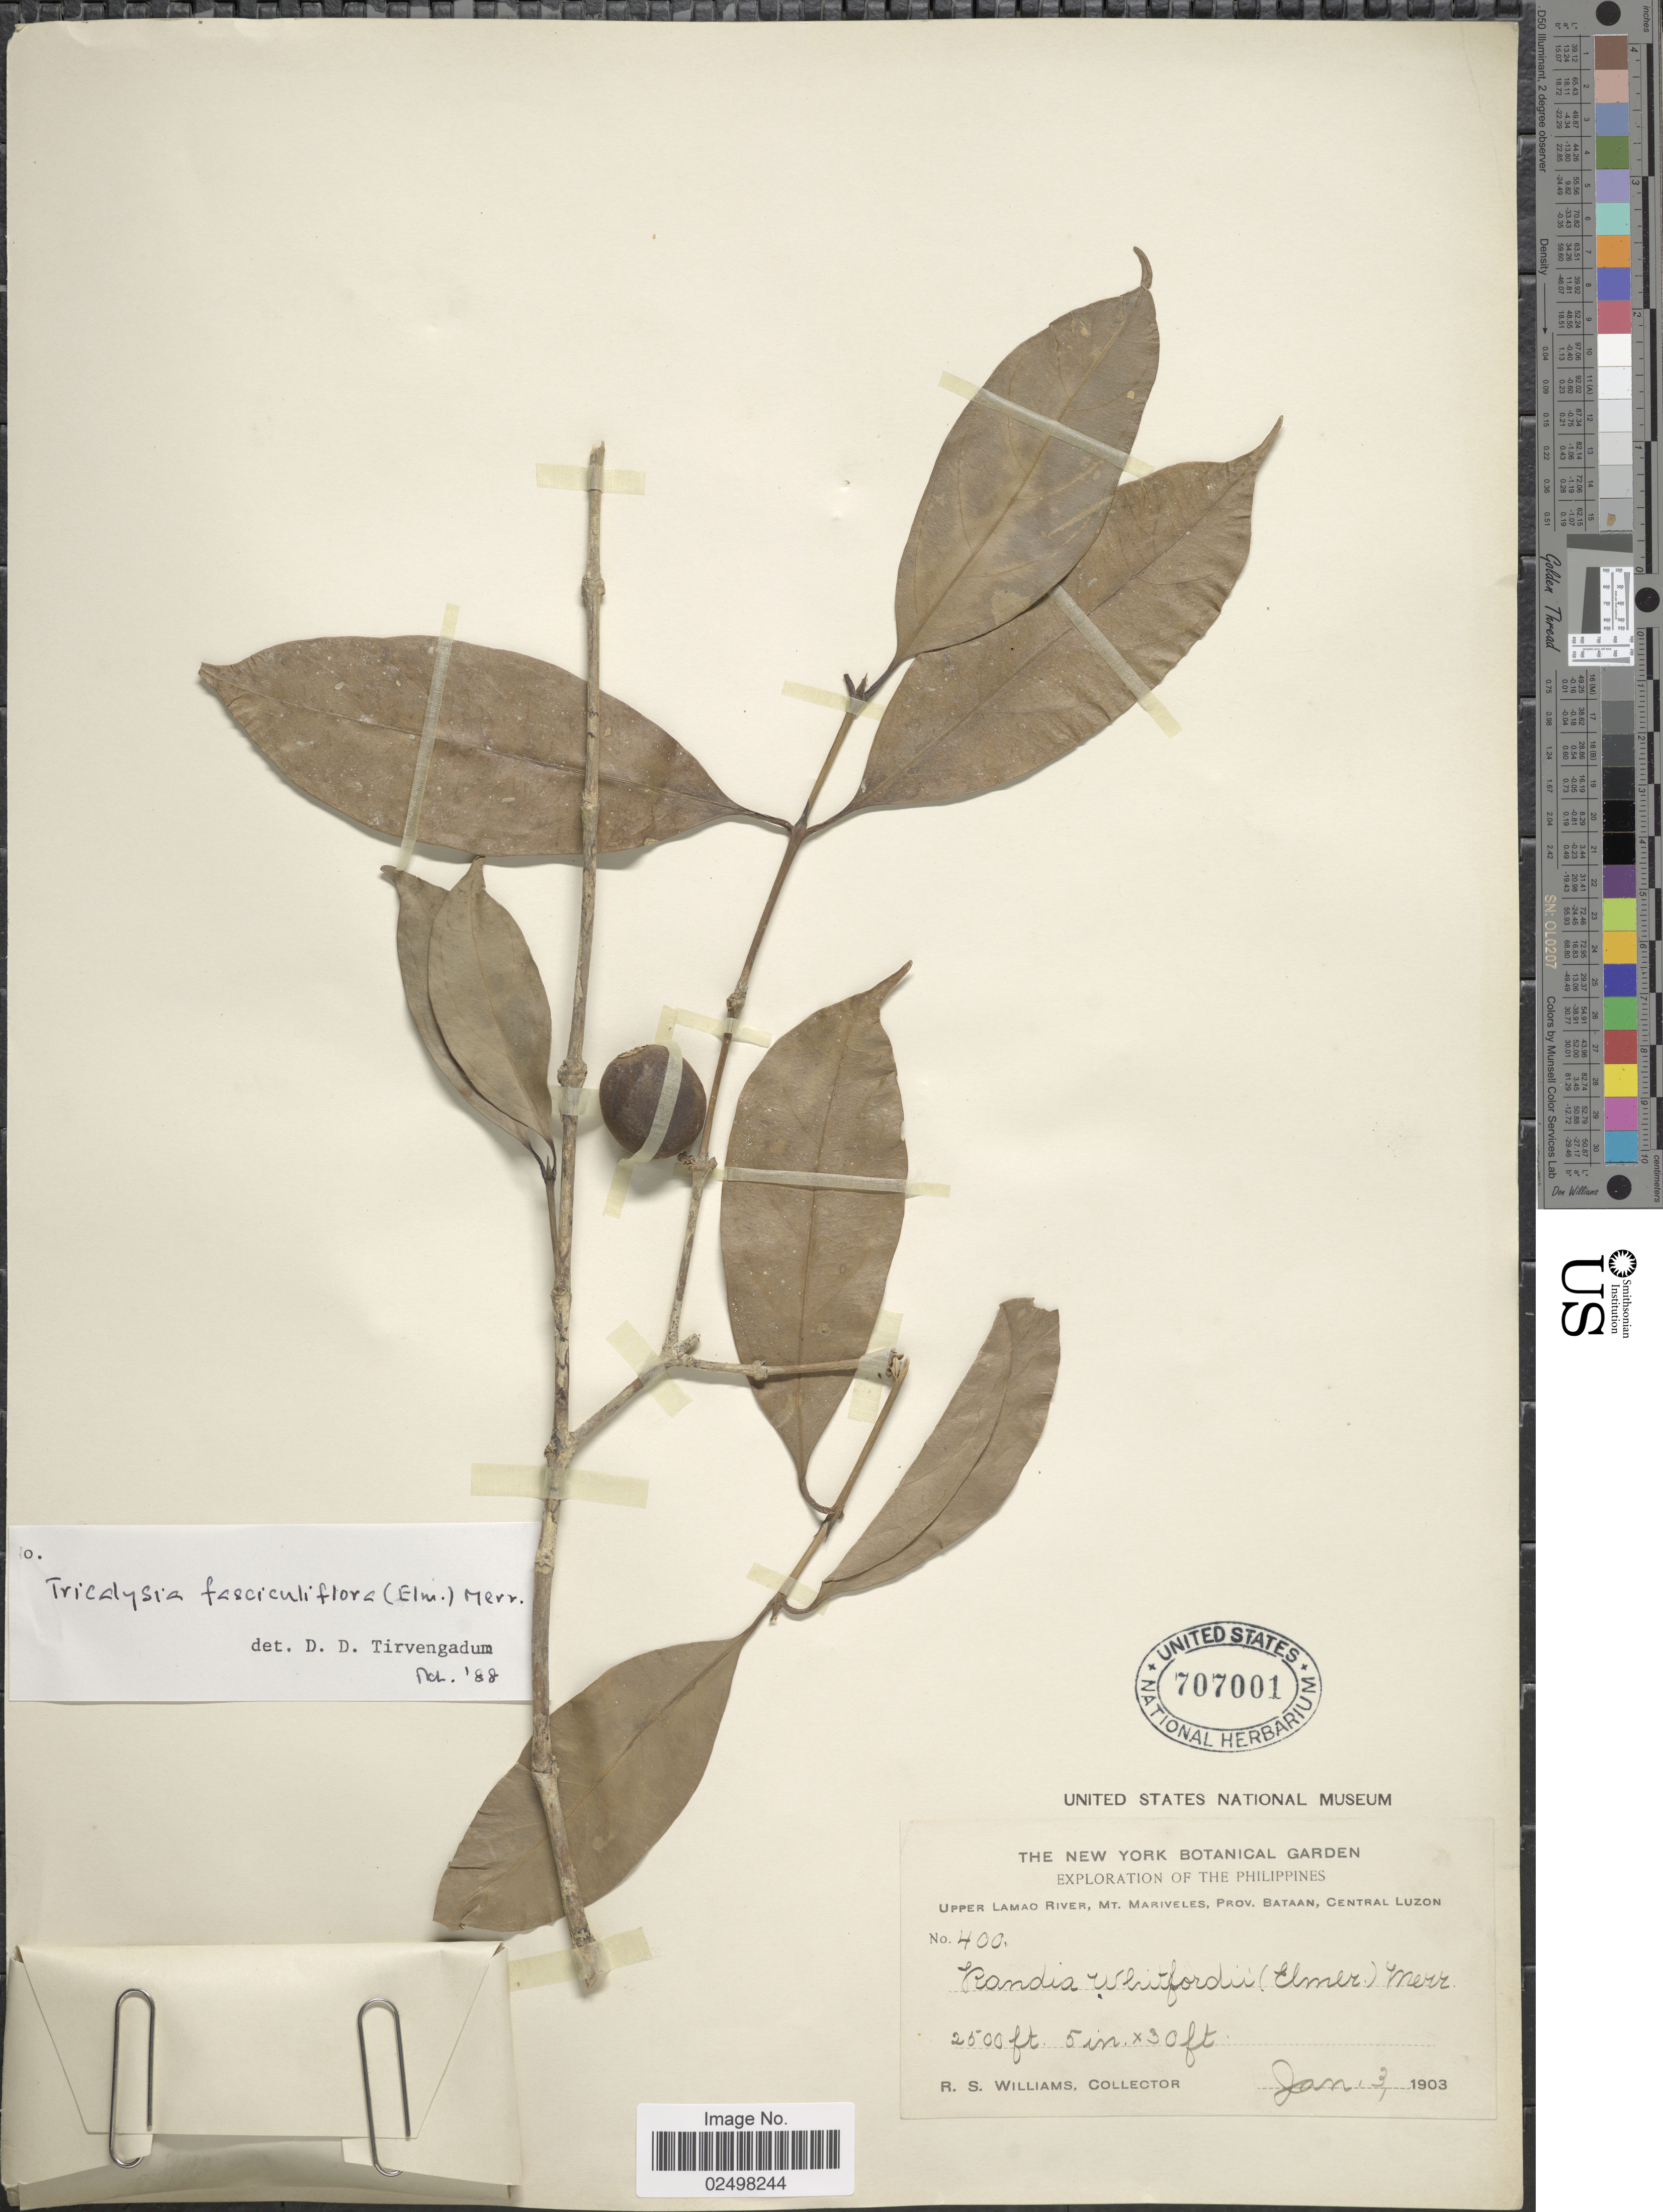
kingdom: Plantae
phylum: Tracheophyta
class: Magnoliopsida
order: Gentianales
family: Rubiaceae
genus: Tricalysia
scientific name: Tricalysia fasciculiflora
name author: (Elmer) Merr.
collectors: R. S. Williams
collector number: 400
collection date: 1903-01-03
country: Philippines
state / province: Central Luzon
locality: Upper Lamao River, Mt. Mariveles, Prov. Bataan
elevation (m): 762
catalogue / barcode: US 707001